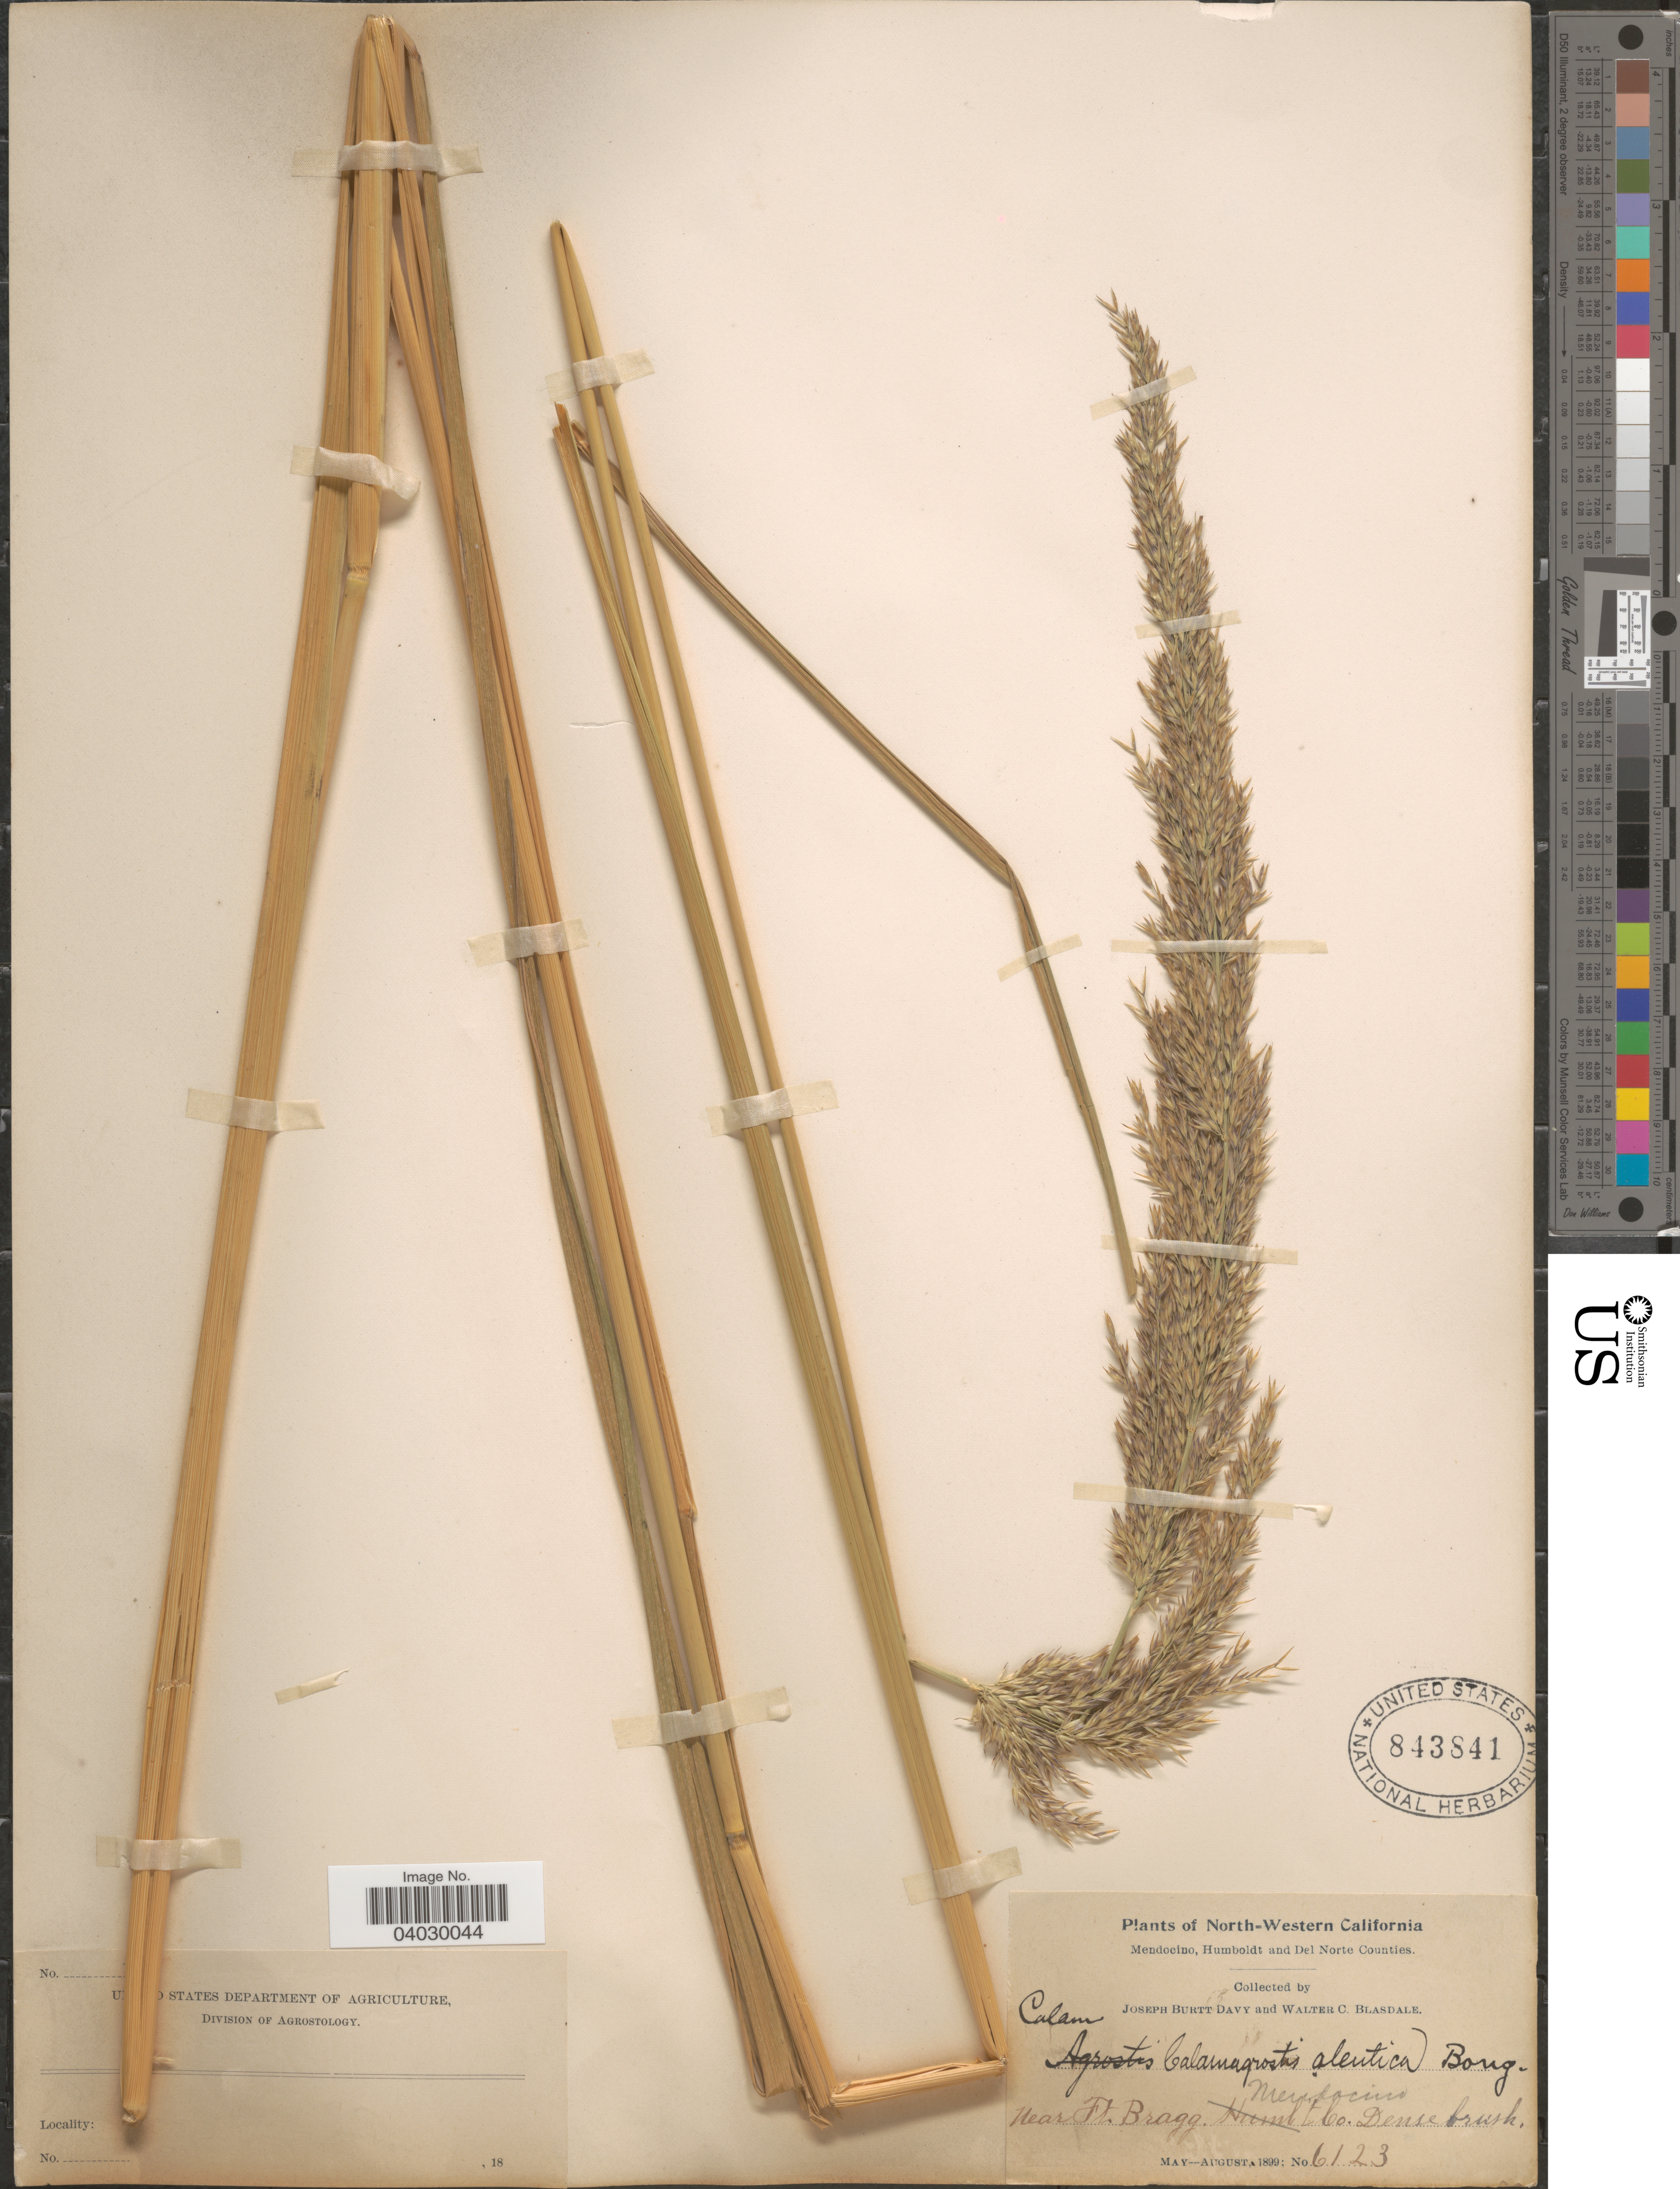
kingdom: Plantae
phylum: Tracheophyta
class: Liliopsida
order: Poales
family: Poaceae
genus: Calamagrostis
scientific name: Calamagrostis nutkaensis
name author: (J. Presl) Steud.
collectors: J. Burtt Davy & W. Blasdale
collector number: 6123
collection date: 1899-05/1899-08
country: United States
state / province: California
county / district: Mendocino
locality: North-Western California. Near Ft. Bragg. Mendocino Co.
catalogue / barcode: US 843841